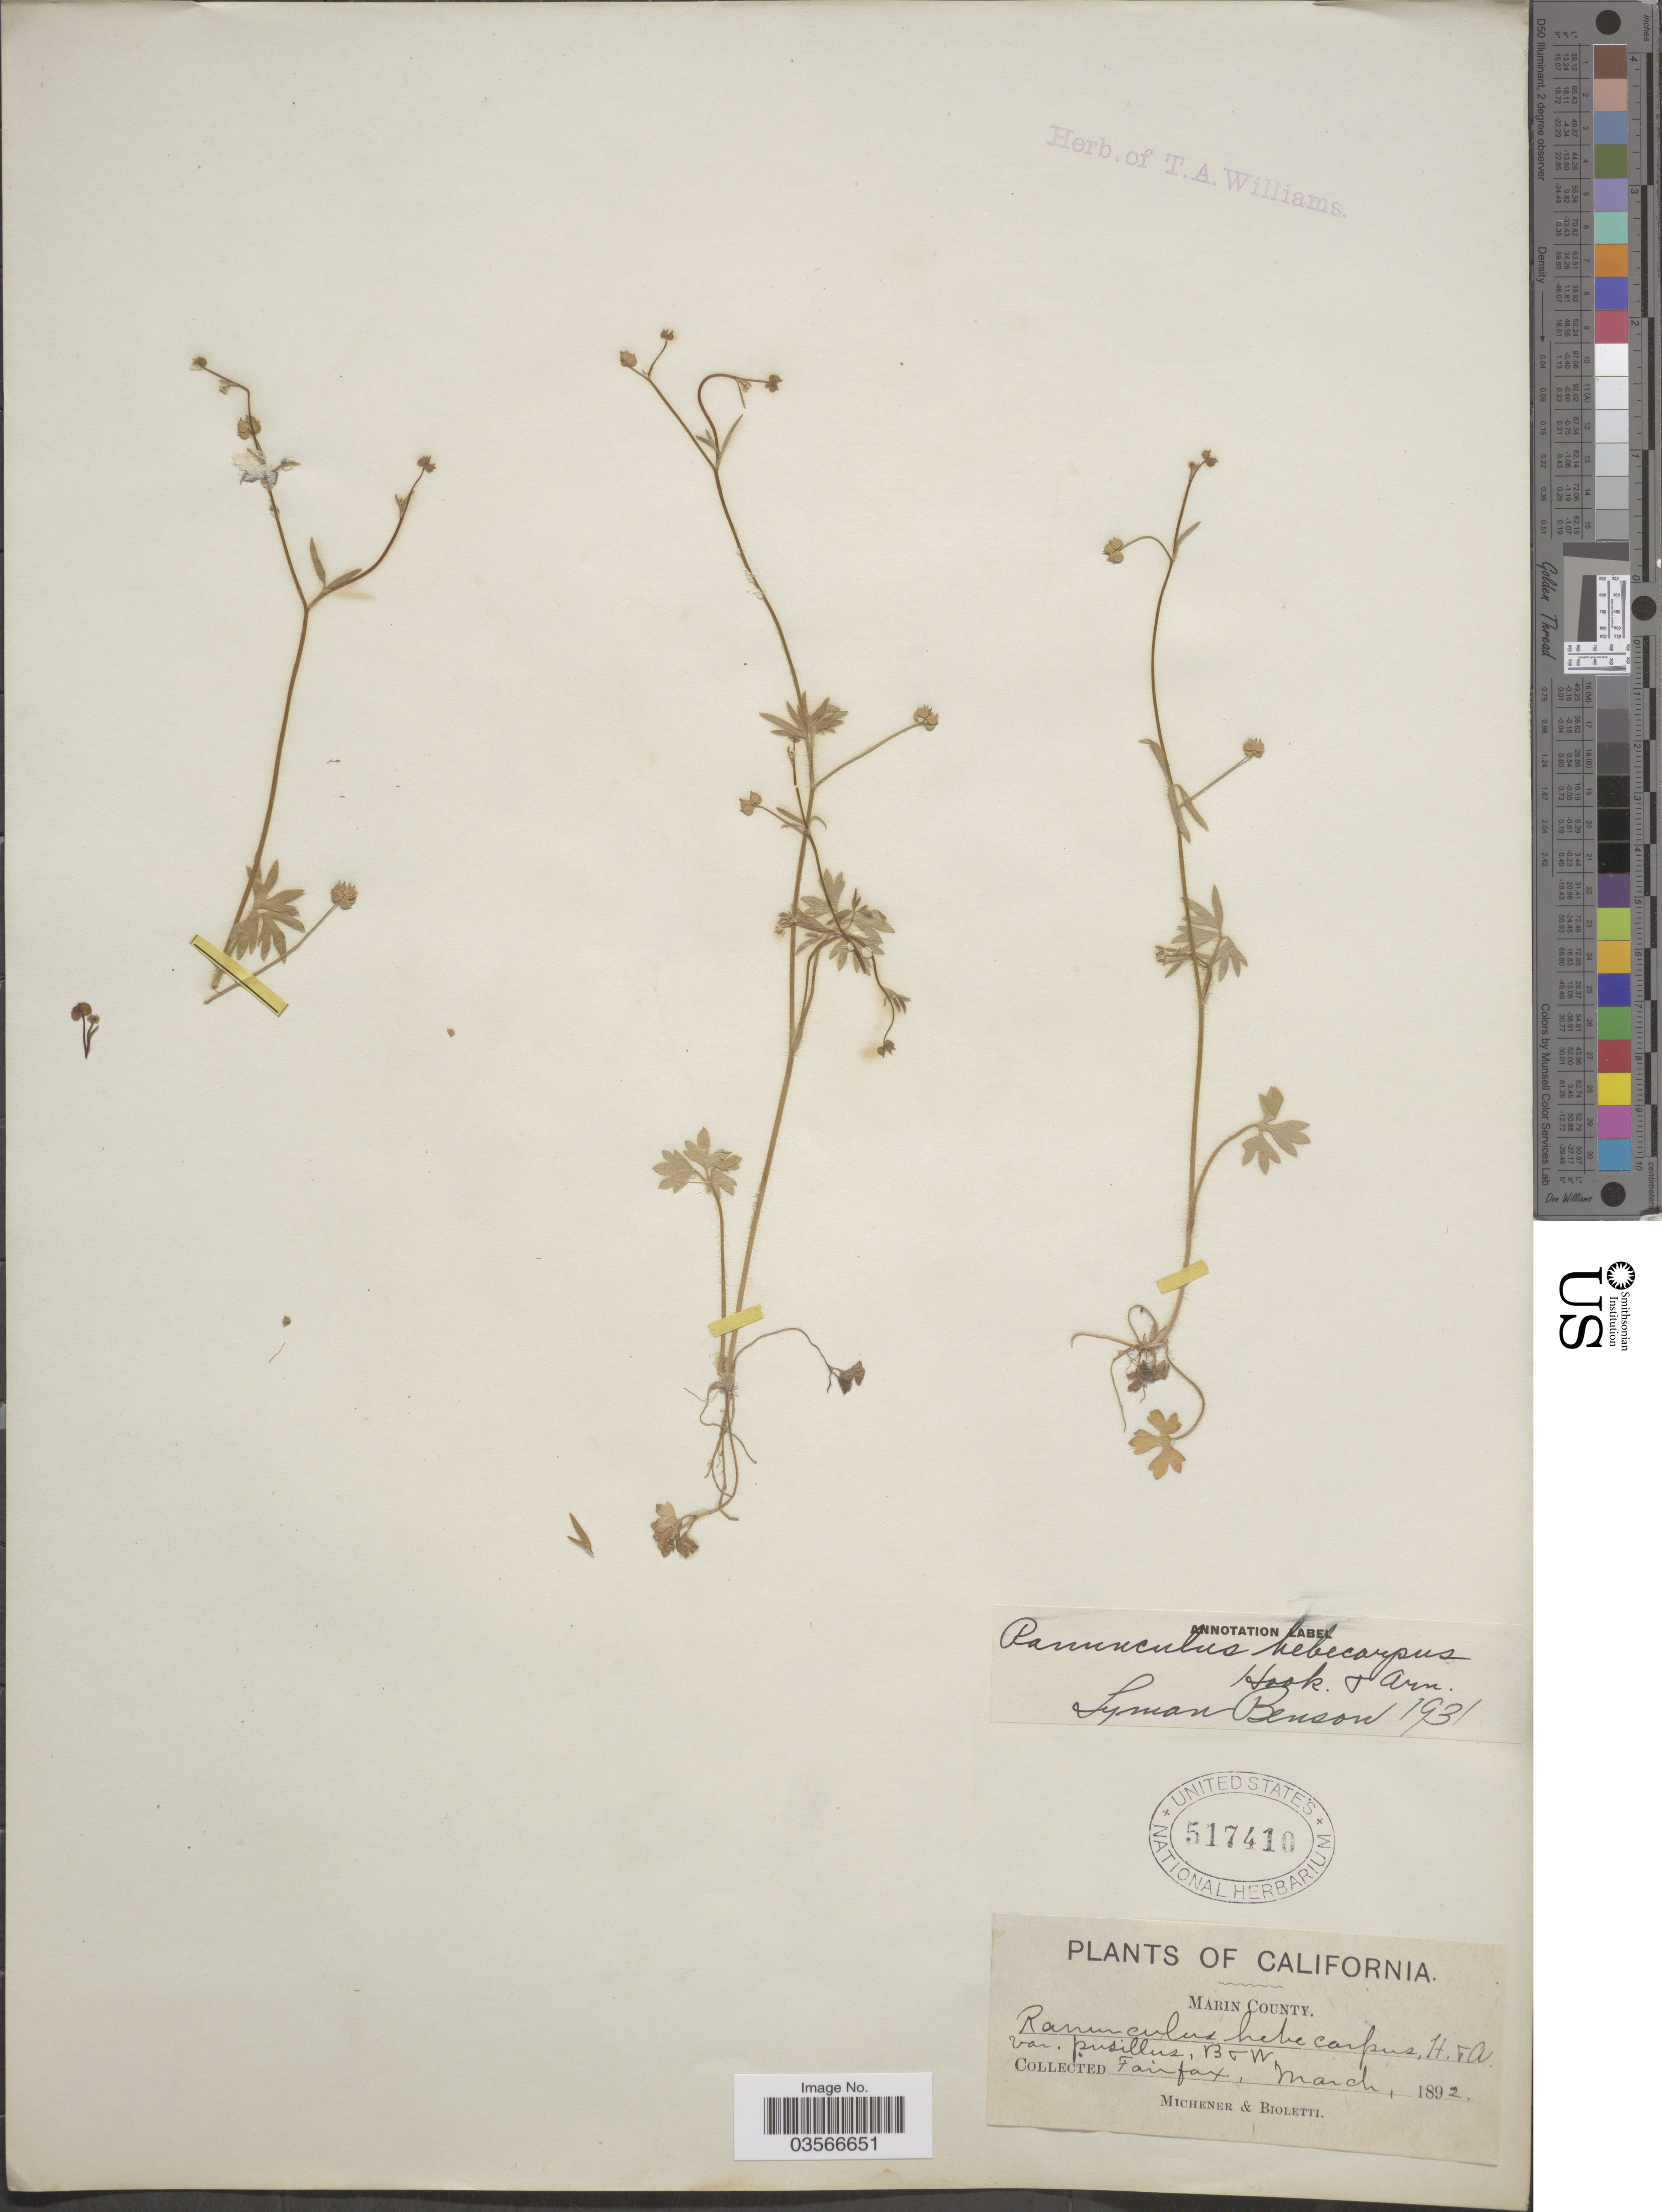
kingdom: Plantae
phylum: Tracheophyta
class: Magnoliopsida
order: Ranunculales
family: Ranunculaceae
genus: Ranunculus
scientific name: Ranunculus hebecarpus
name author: Hook. & Arn.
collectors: -. Michener & -- Bioletti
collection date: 1892-03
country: United States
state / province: California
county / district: Marin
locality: Marin County. Fairfax.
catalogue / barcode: US 517410